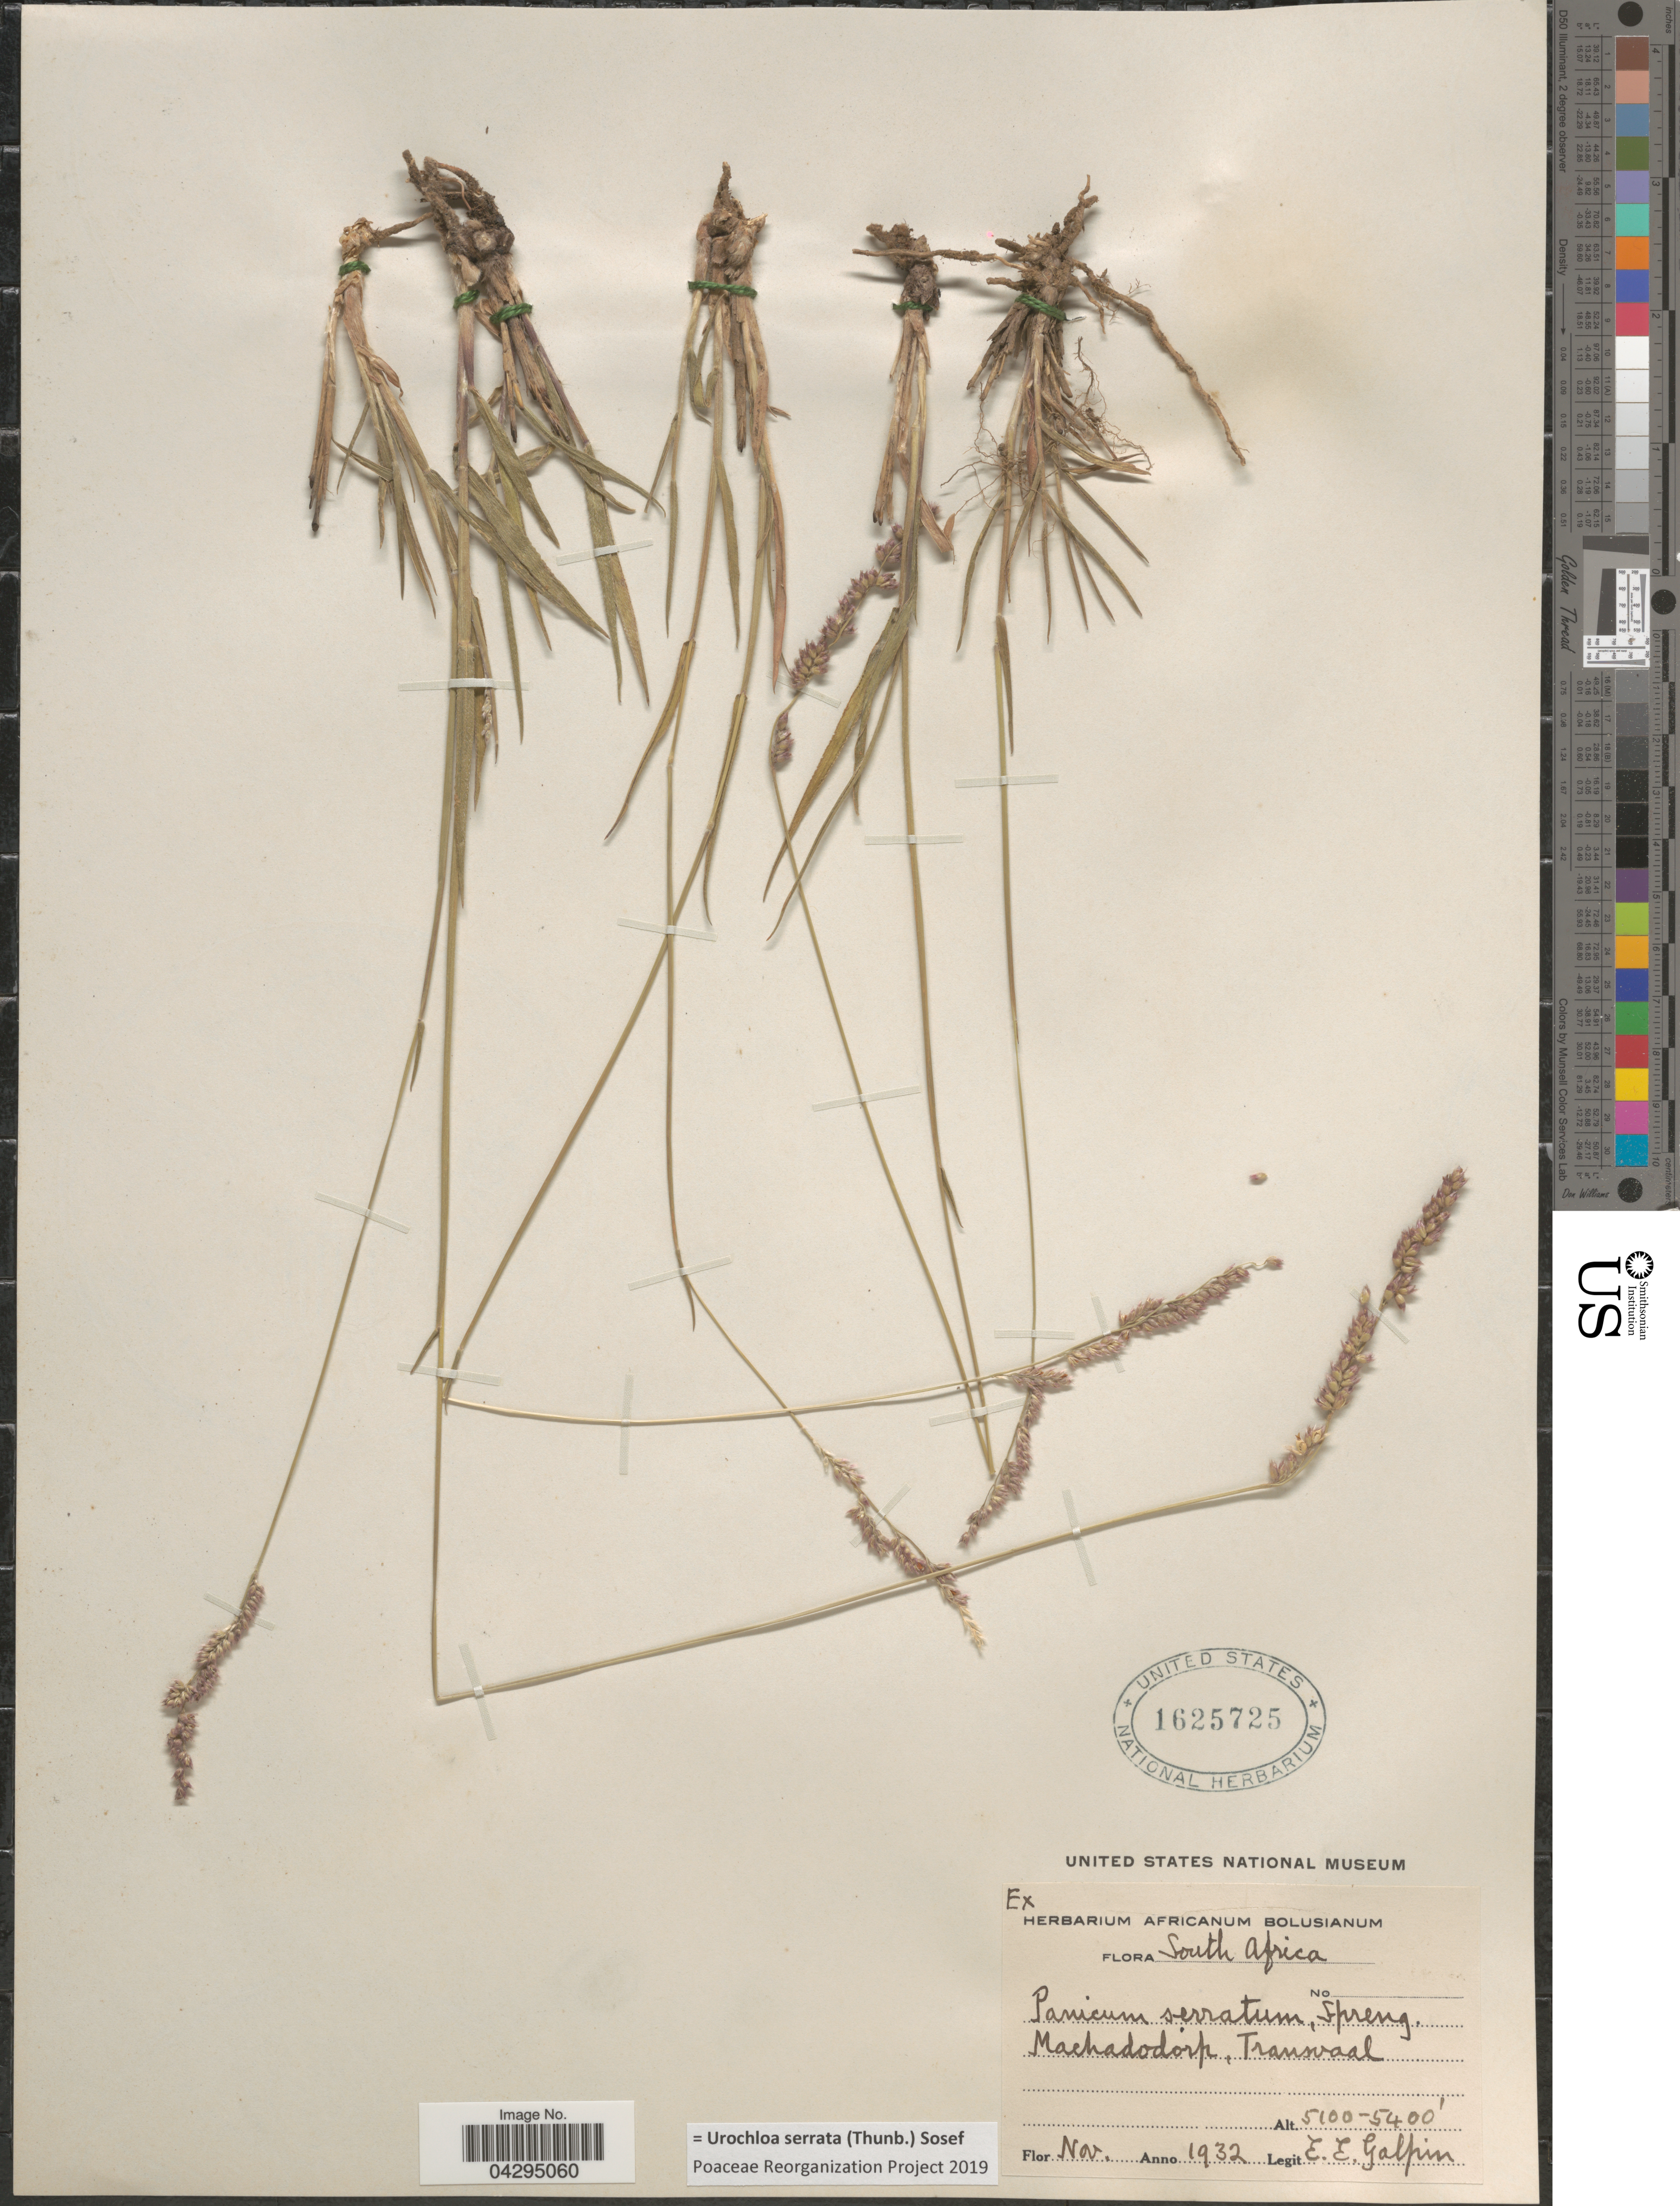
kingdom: Plantae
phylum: Tracheophyta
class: Liliopsida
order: Poales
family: Poaceae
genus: Urochloa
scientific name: Urochloa serrata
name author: (Thunb.) Sosef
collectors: E. Galpin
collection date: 1932-11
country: South Africa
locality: Machadodorp, Transvaal.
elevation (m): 1554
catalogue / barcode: US 1625725